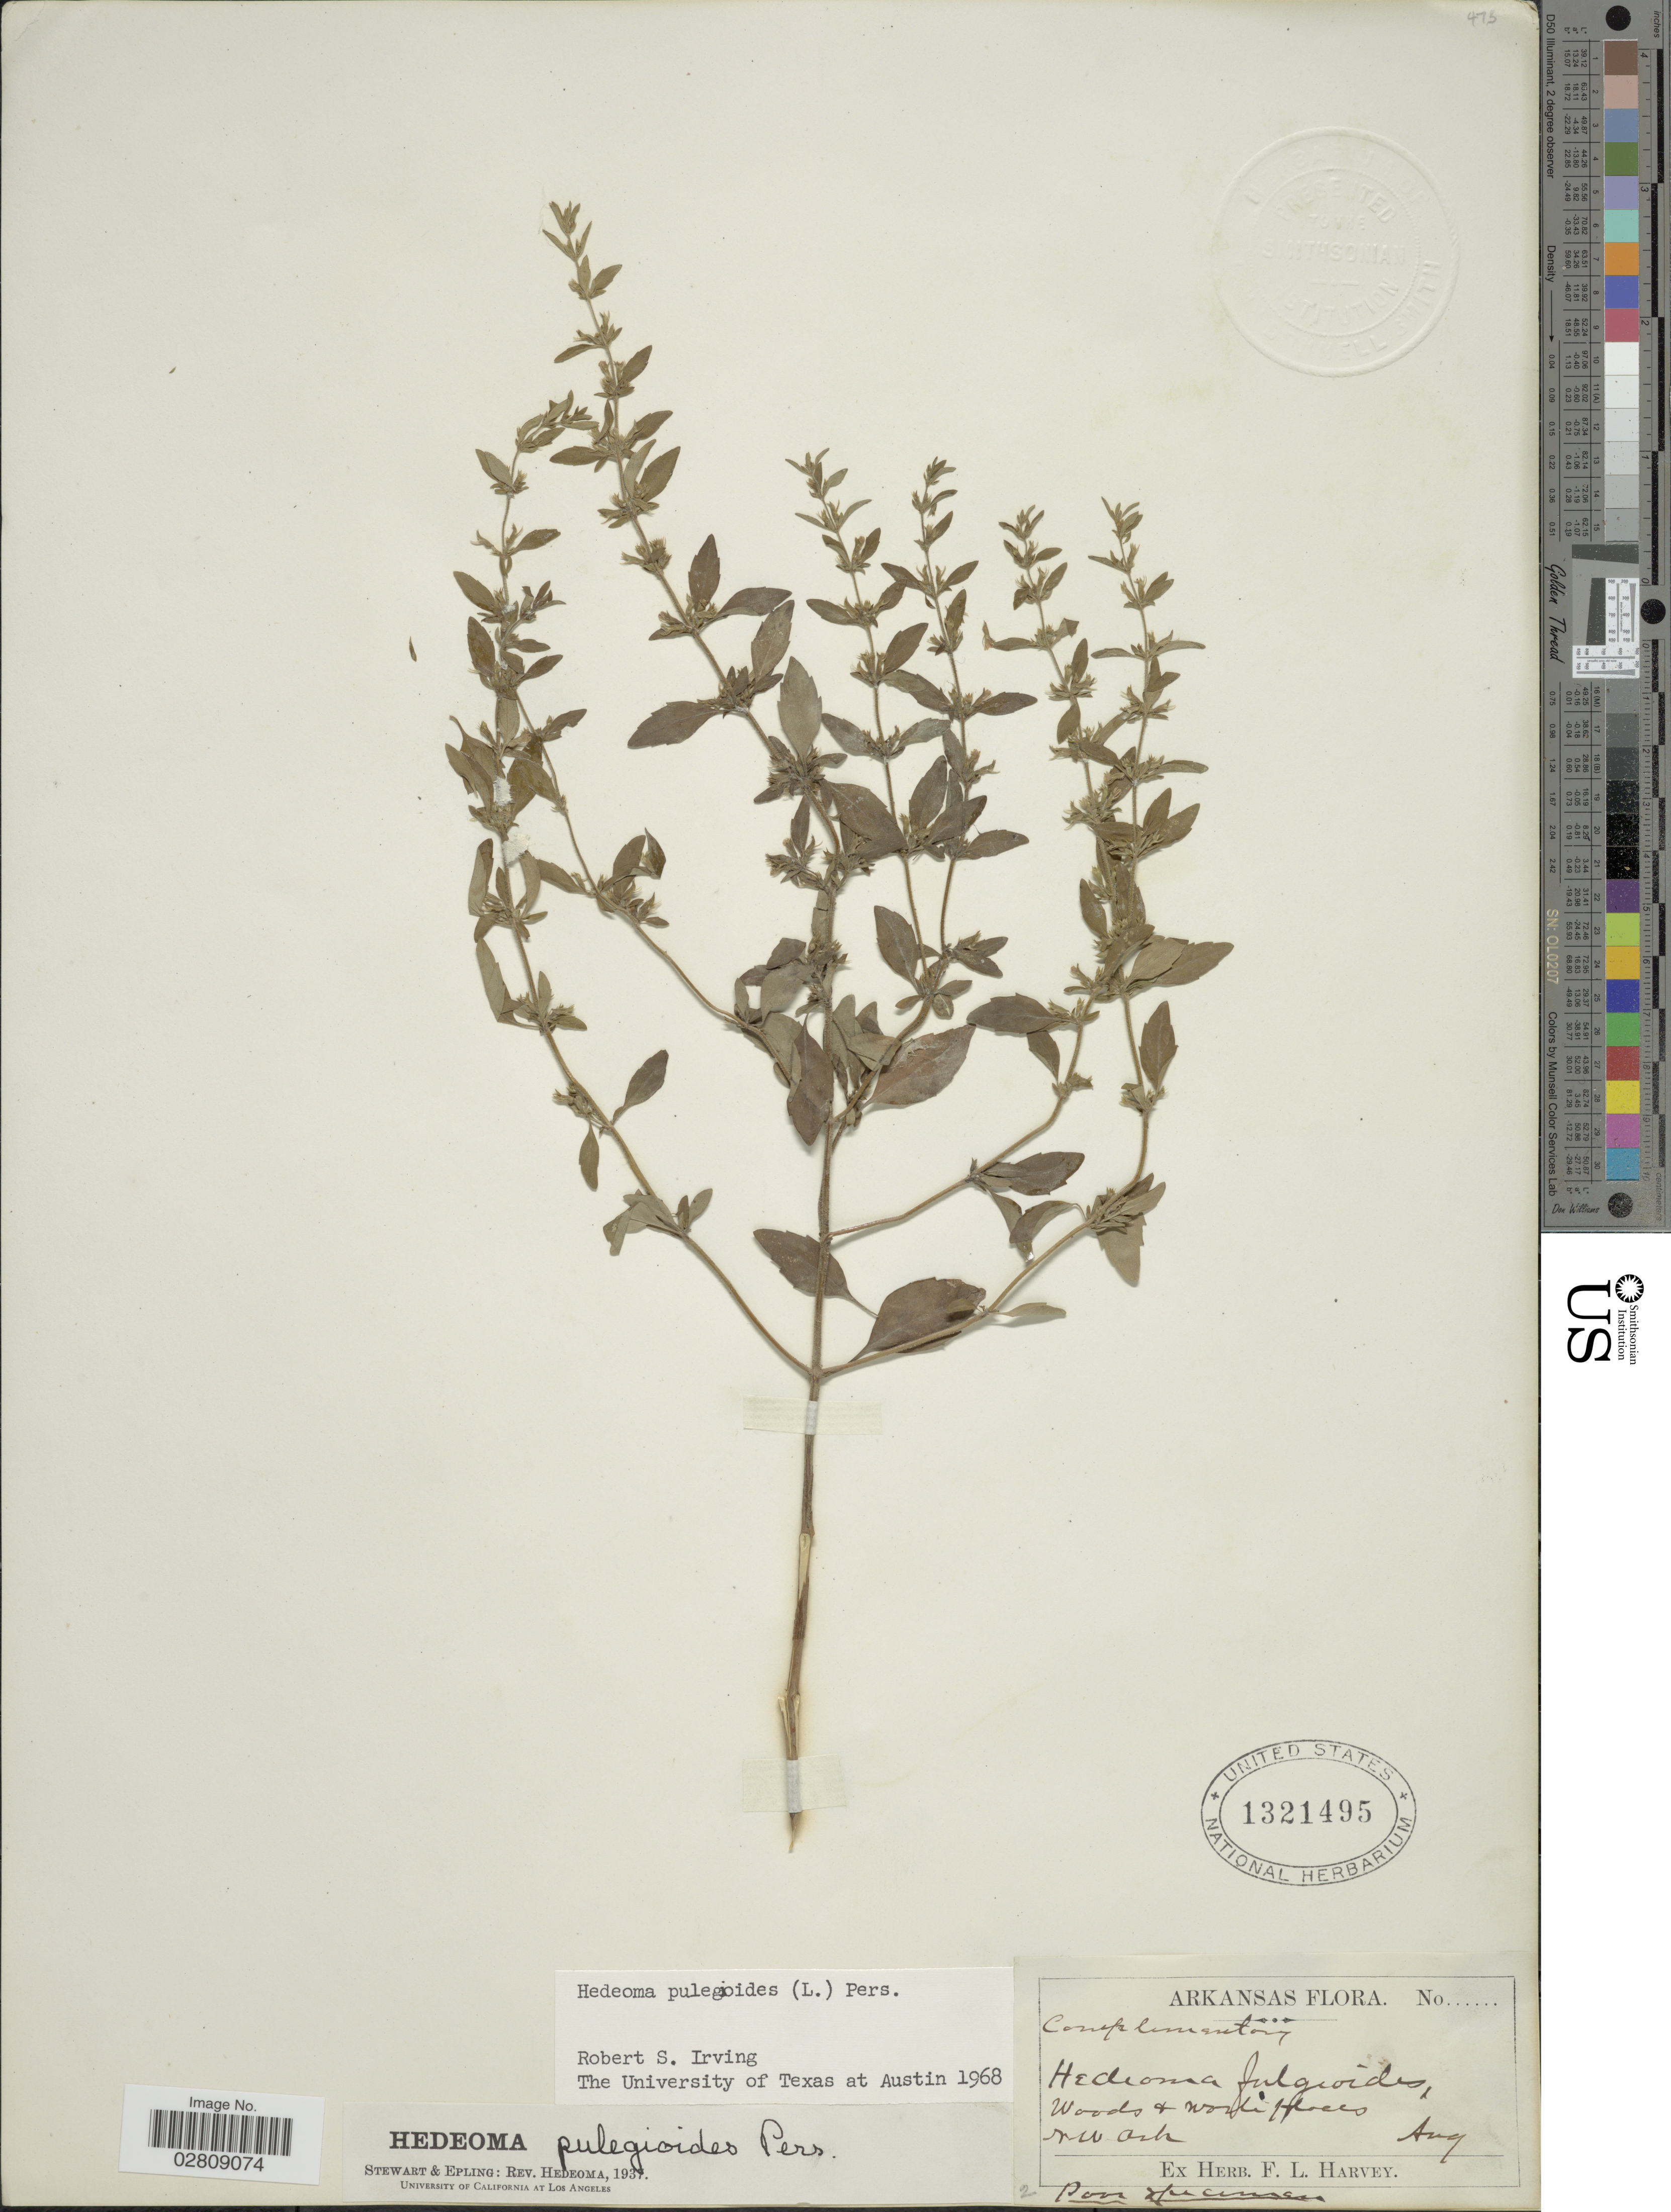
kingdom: Plantae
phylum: Tracheophyta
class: Magnoliopsida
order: Lamiales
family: Lamiaceae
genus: Hedeoma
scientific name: Hedeoma pulegioides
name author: (L.) Pers.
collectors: ex herb. F. L. Harvey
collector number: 2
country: United States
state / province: Arkansas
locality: N.W. Ark.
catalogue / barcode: US 1321495